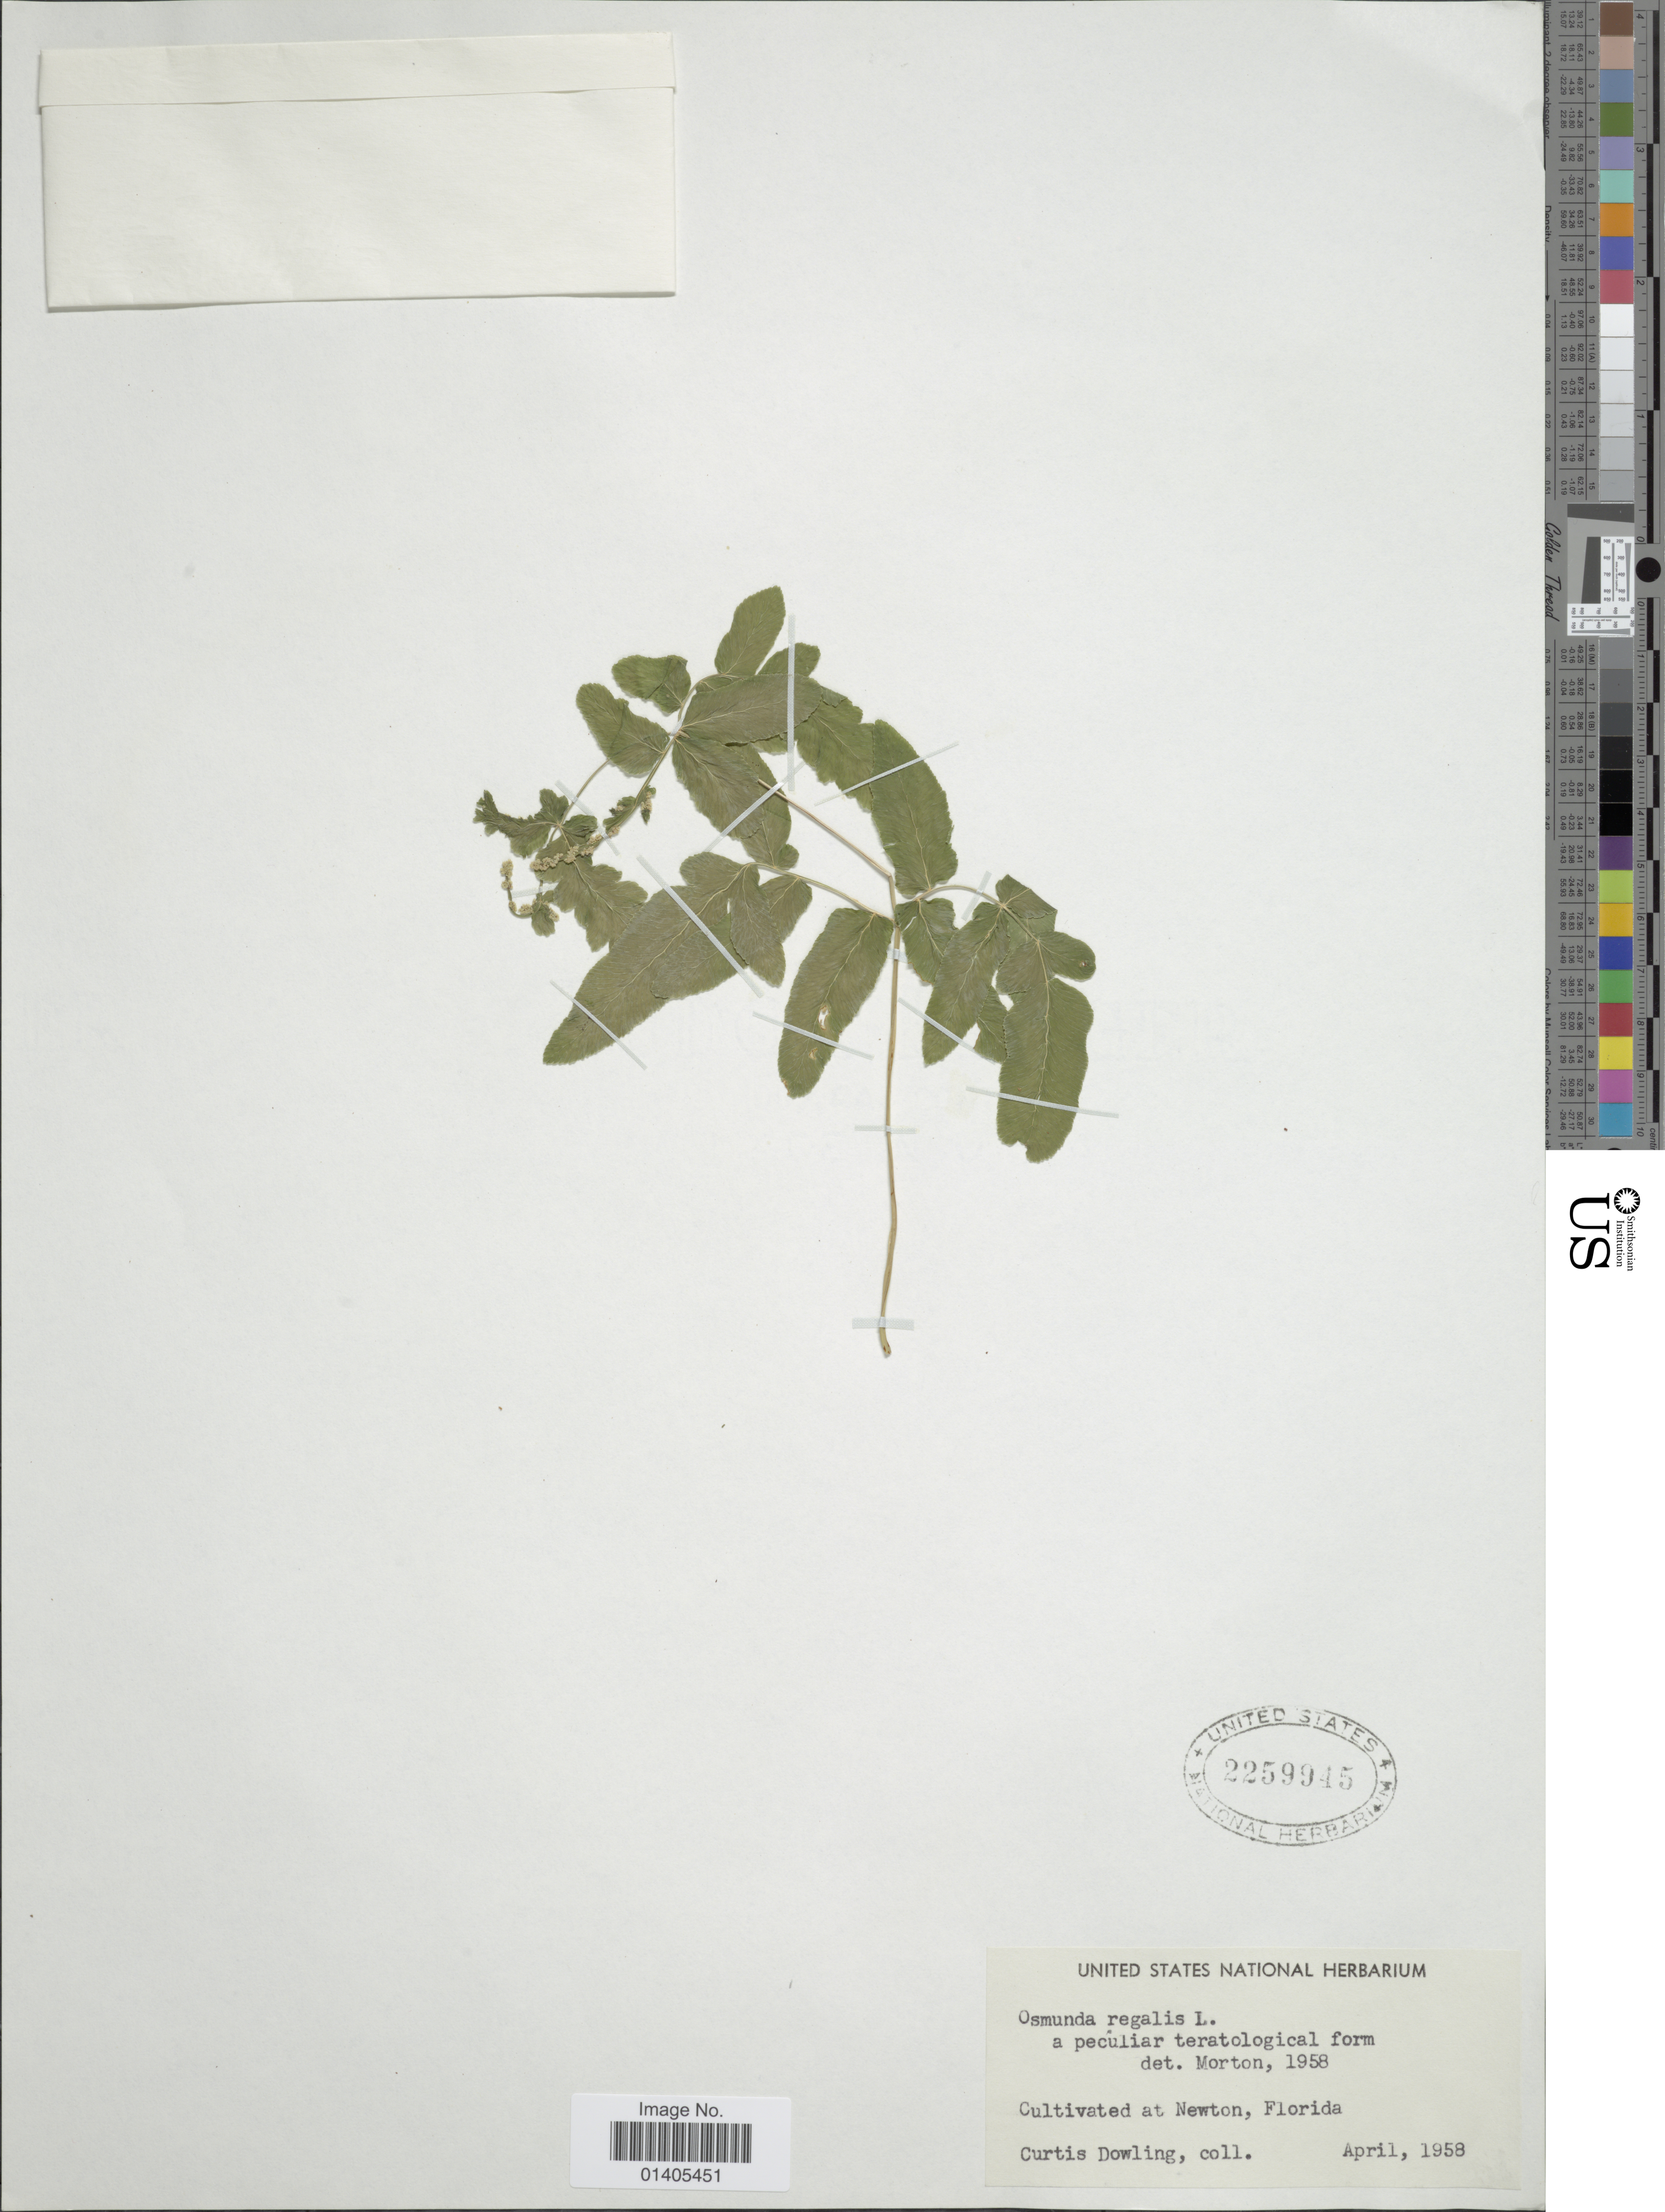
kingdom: Plantae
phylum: Tracheophyta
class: Polypodiopsida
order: Osmundales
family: Osmundaceae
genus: Osmunda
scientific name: Osmunda regalis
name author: L.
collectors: C. Dowling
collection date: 1958-04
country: United States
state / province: Florida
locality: At Newton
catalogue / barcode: US 2259945